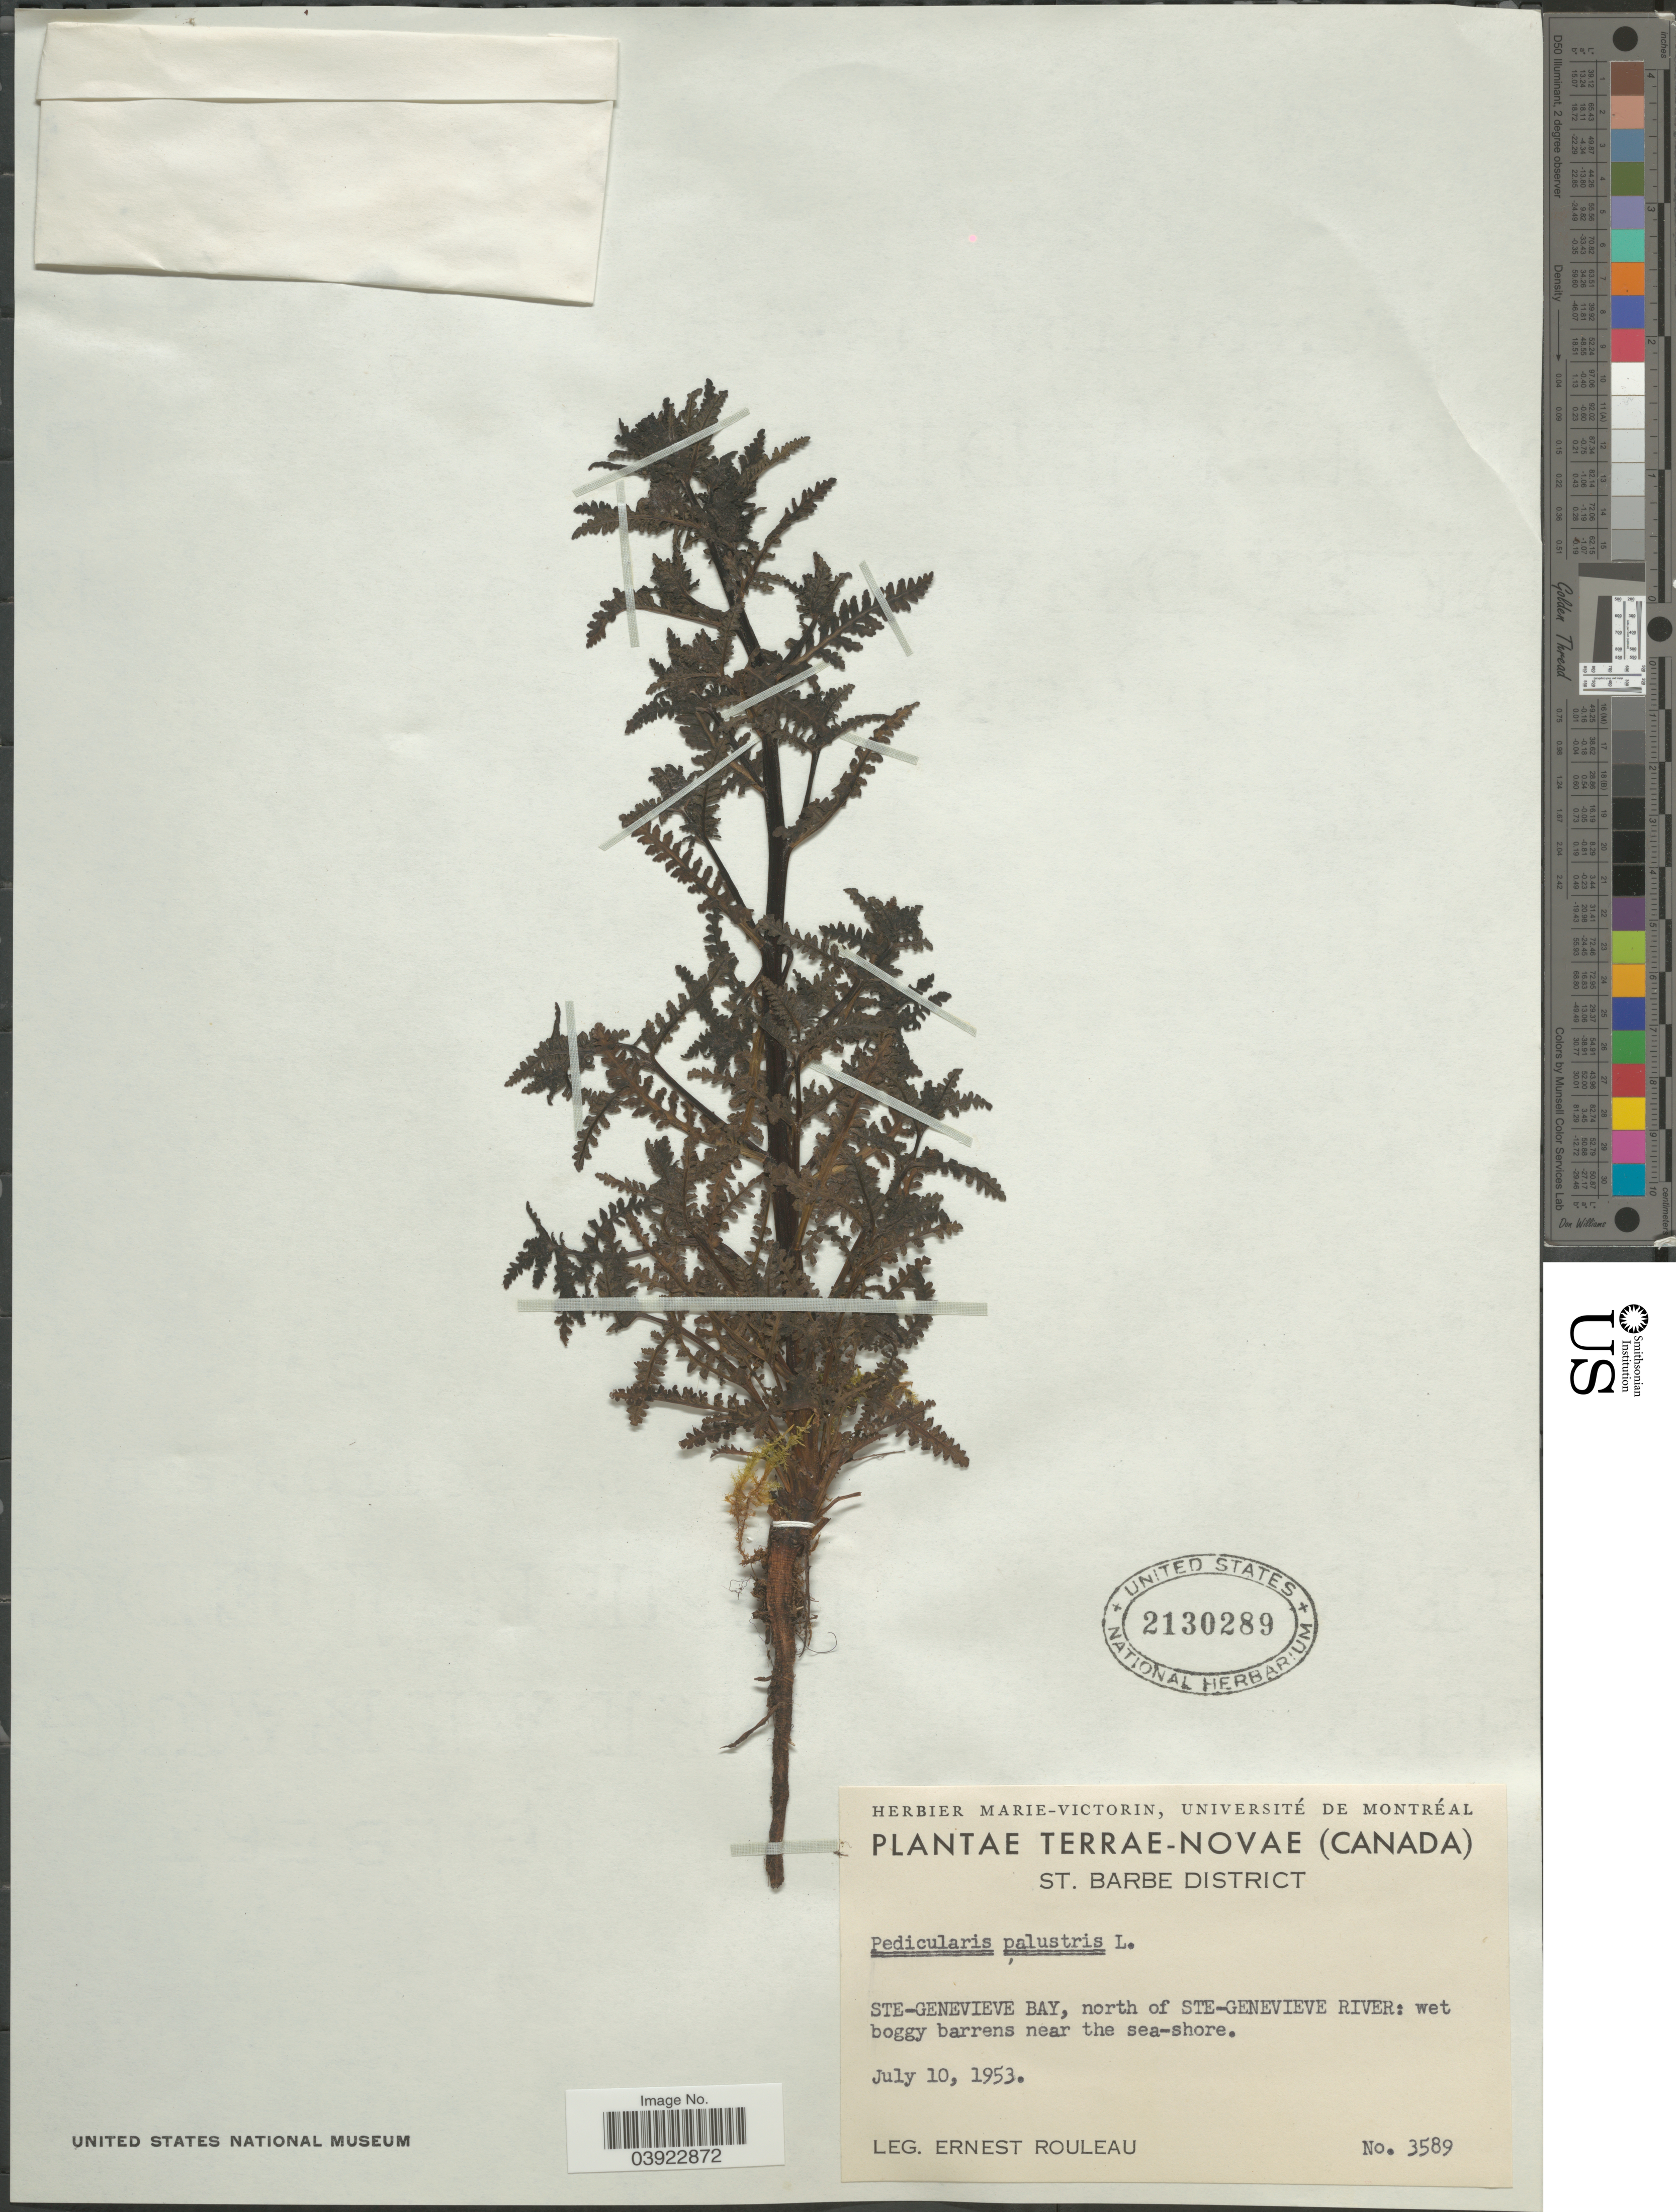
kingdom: Plantae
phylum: Tracheophyta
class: Magnoliopsida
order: Lamiales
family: Orobanchaceae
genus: Pedicularis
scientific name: Pedicularis palustris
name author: L.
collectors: J. Rouleau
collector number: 3589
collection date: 1953-07-10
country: Canada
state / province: Newfoundland and Labrador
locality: Terrae-Novae. St. Barbe District. Ste-Genevieve Bay, north of Ste-Genevieve River: wet boggy barrens near the sea-shore.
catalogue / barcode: US 2130289